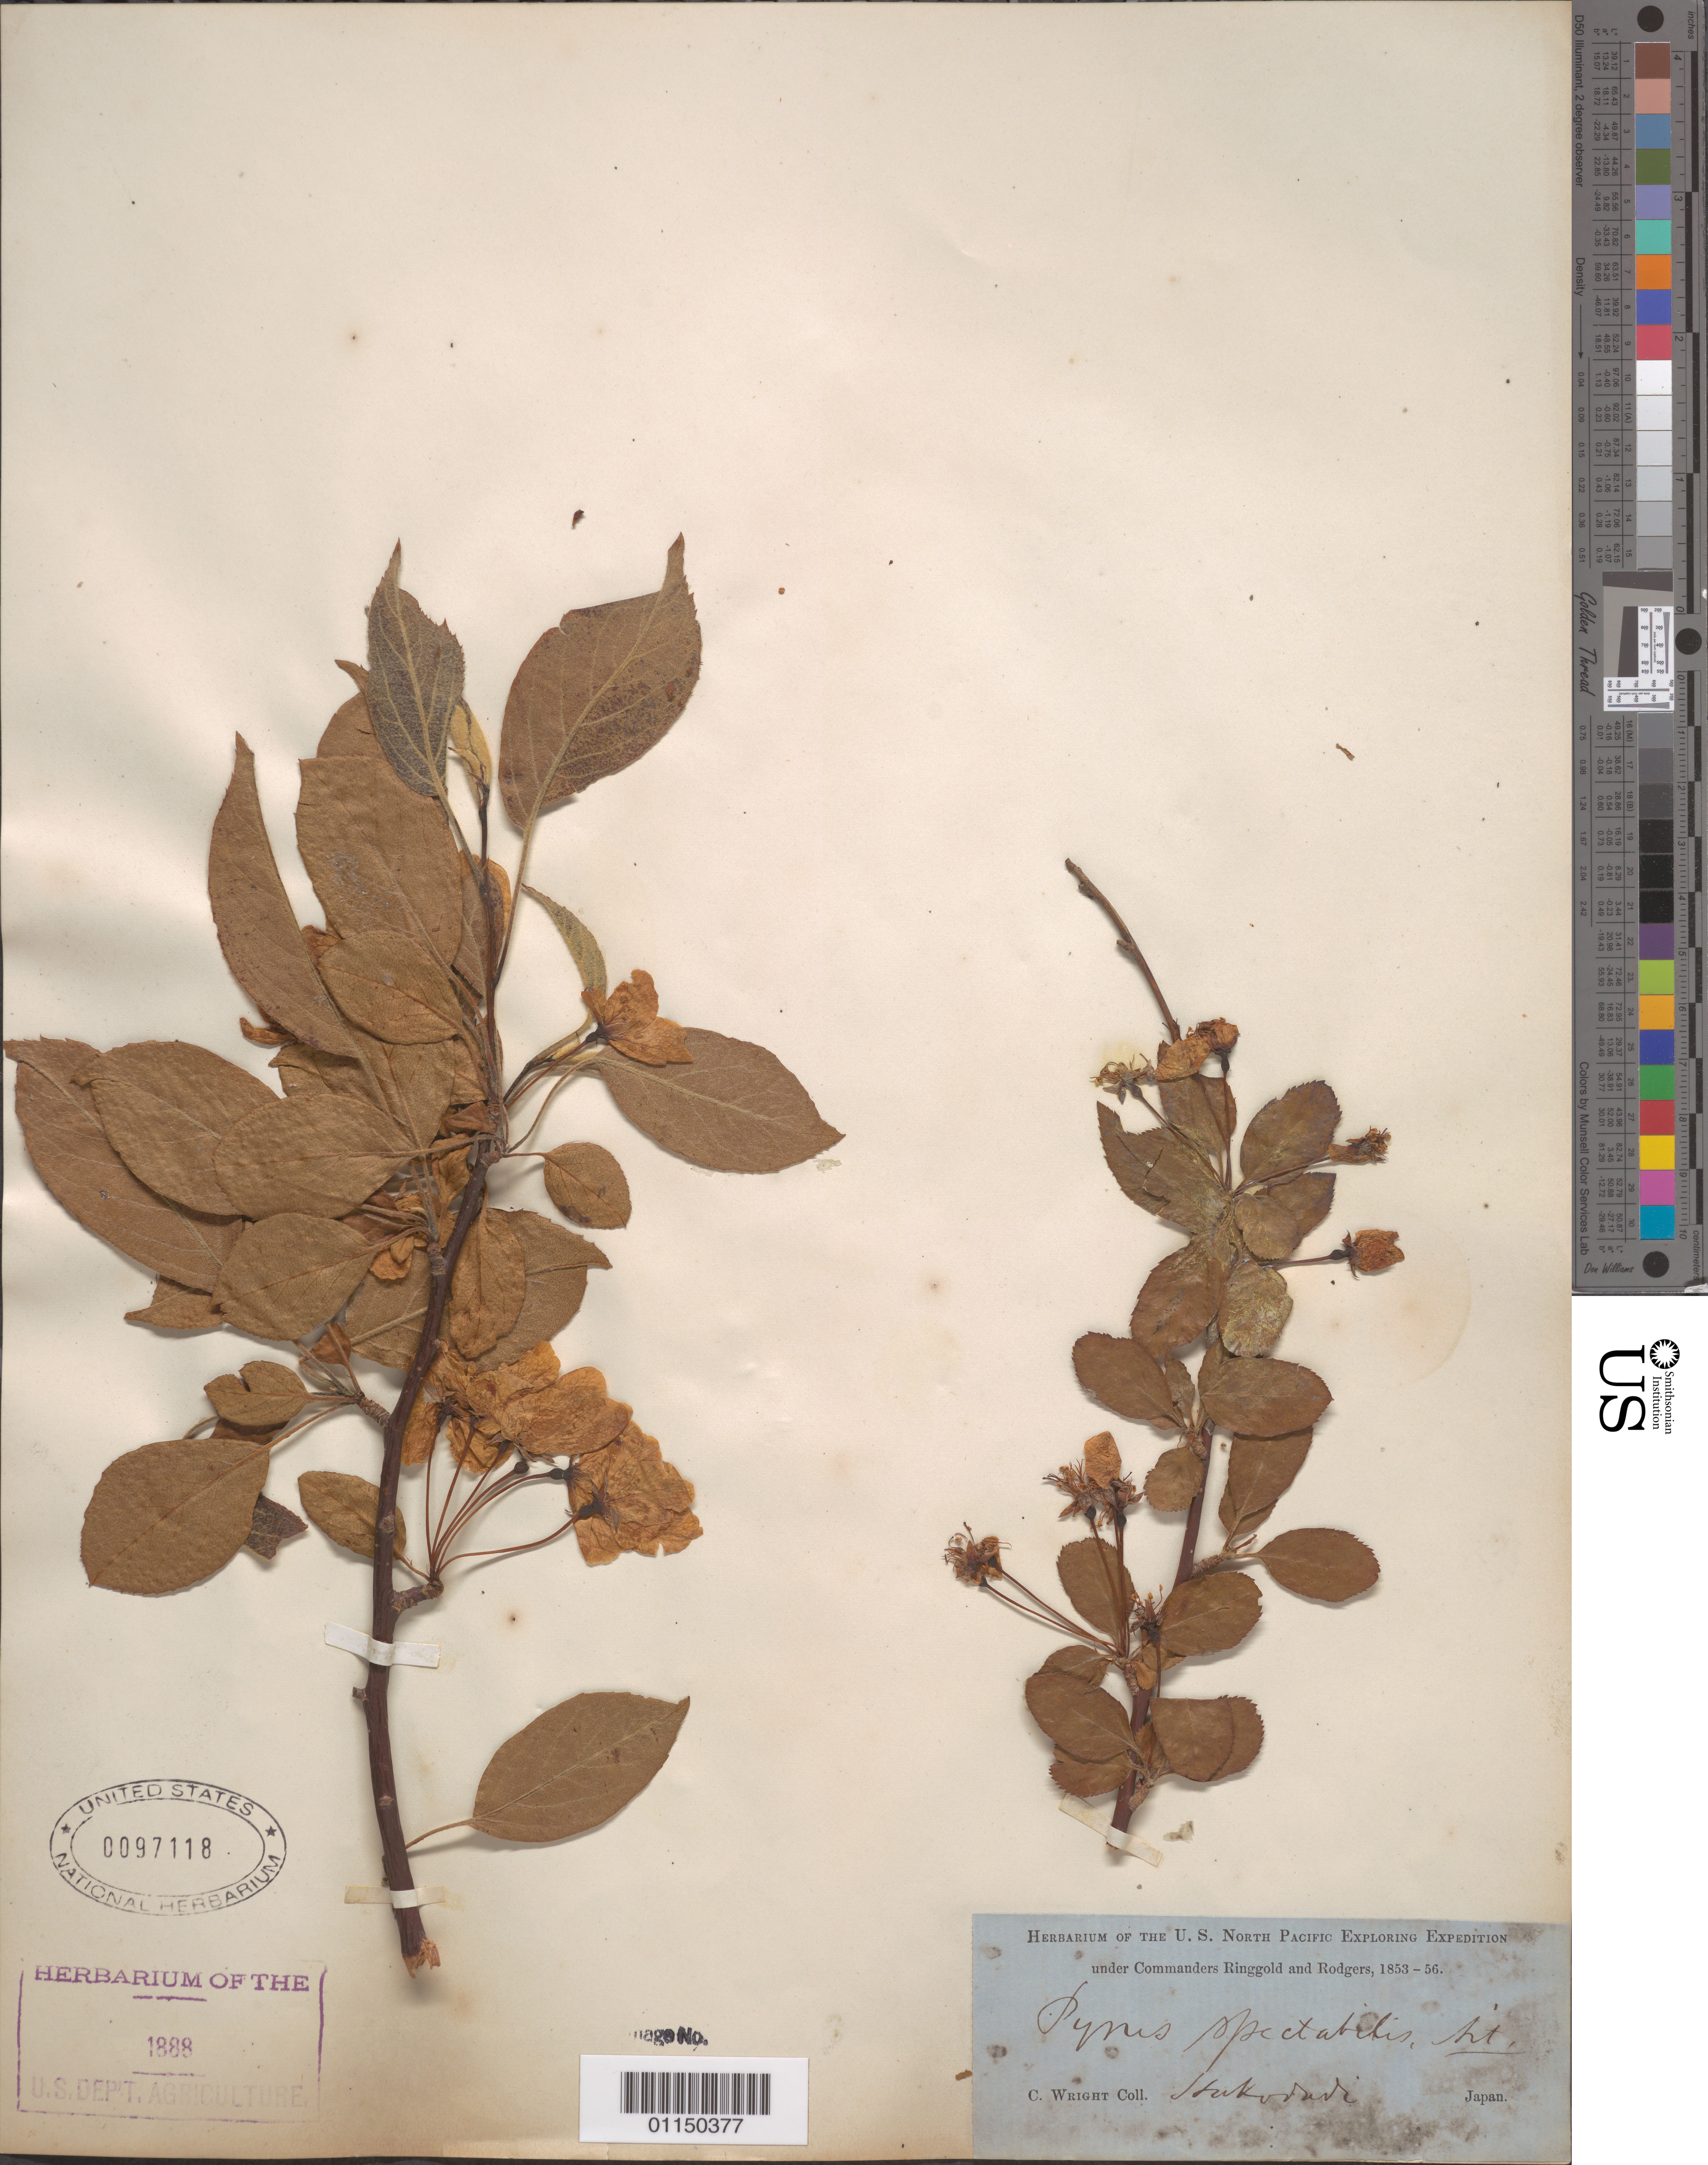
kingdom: Plantae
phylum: Tracheophyta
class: Magnoliopsida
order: Rosales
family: Rosaceae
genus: Pyrus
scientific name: Pyrus spectabilis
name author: Aiton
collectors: C. Wright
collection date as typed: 1853 to -- --- 1856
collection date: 1853/1856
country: Japan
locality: Hakodadi.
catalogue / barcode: US 97118